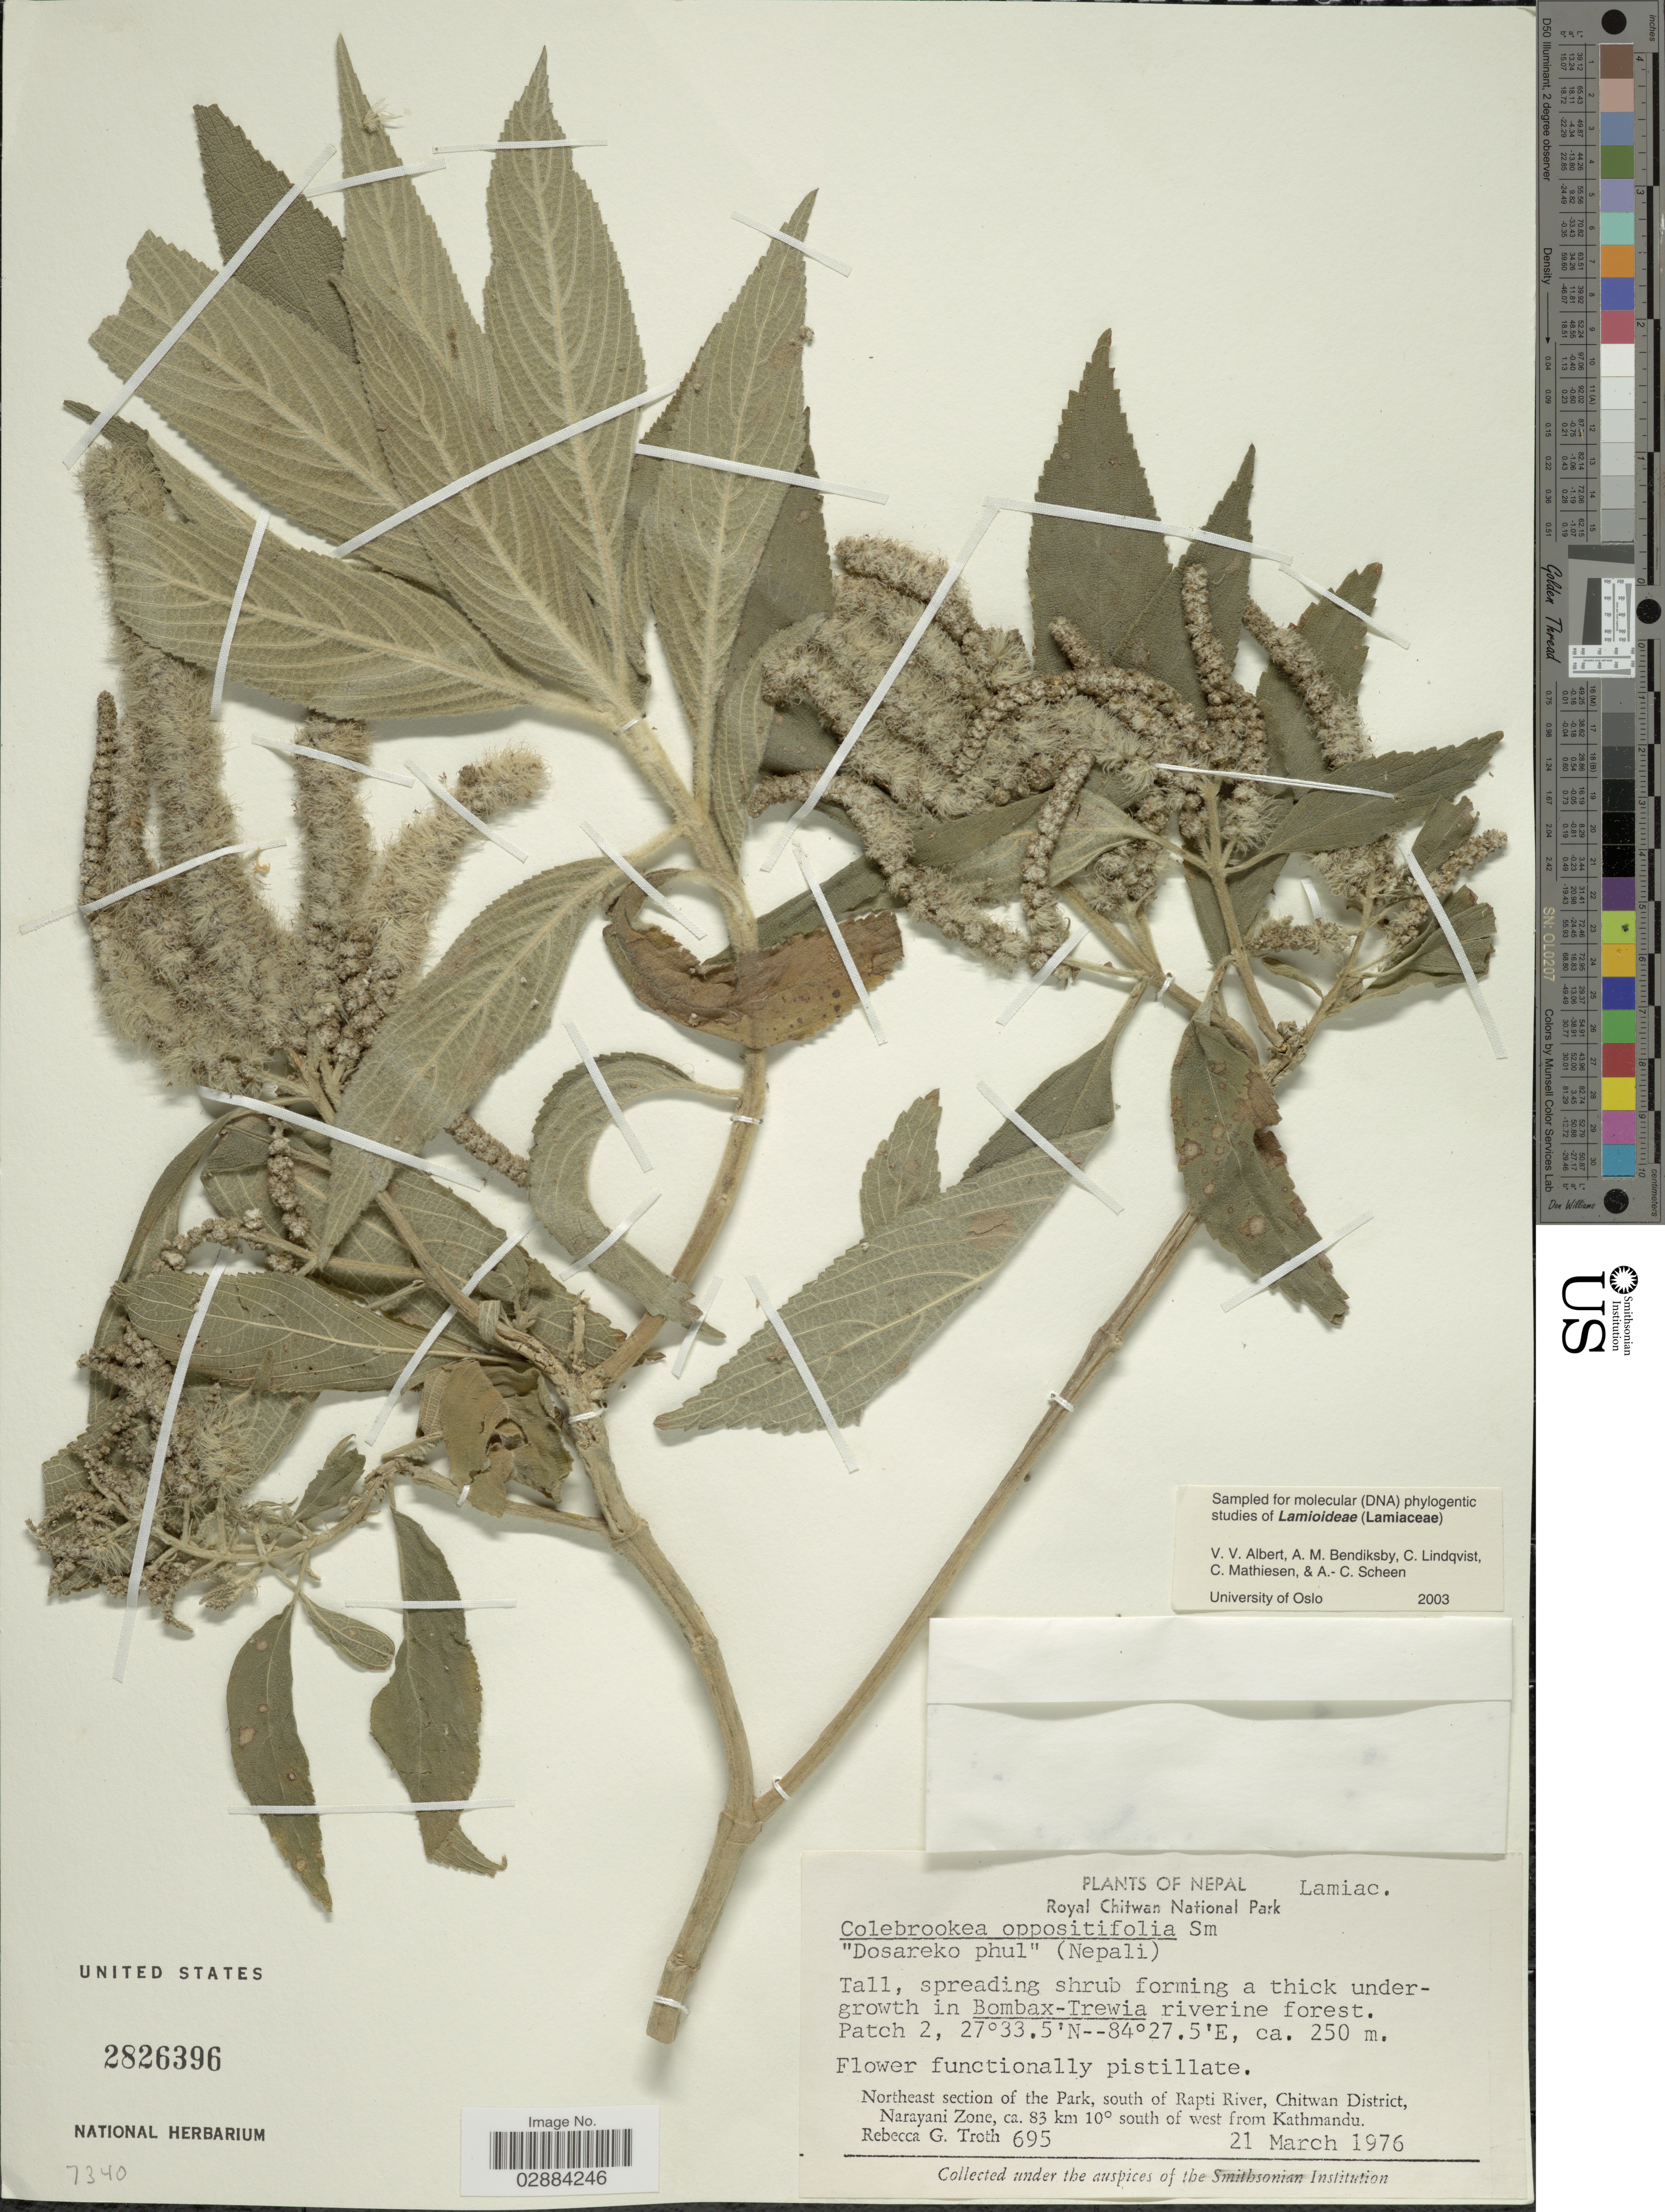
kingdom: Plantae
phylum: Tracheophyta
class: Magnoliopsida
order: Lamiales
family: Lamiaceae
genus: Colebrookea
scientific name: Colebrookea oppositifolia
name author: Small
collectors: R. Troth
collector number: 695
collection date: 1976-03-21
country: Nepal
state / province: Narayani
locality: Royal Chitwan National Park. Northeast section of the Park, south of Rapti River, Chitwan District, Narayani Zone, ca. 83 km 10° south of west from Kathmandu. Patch 2.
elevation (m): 250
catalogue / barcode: US 2826396